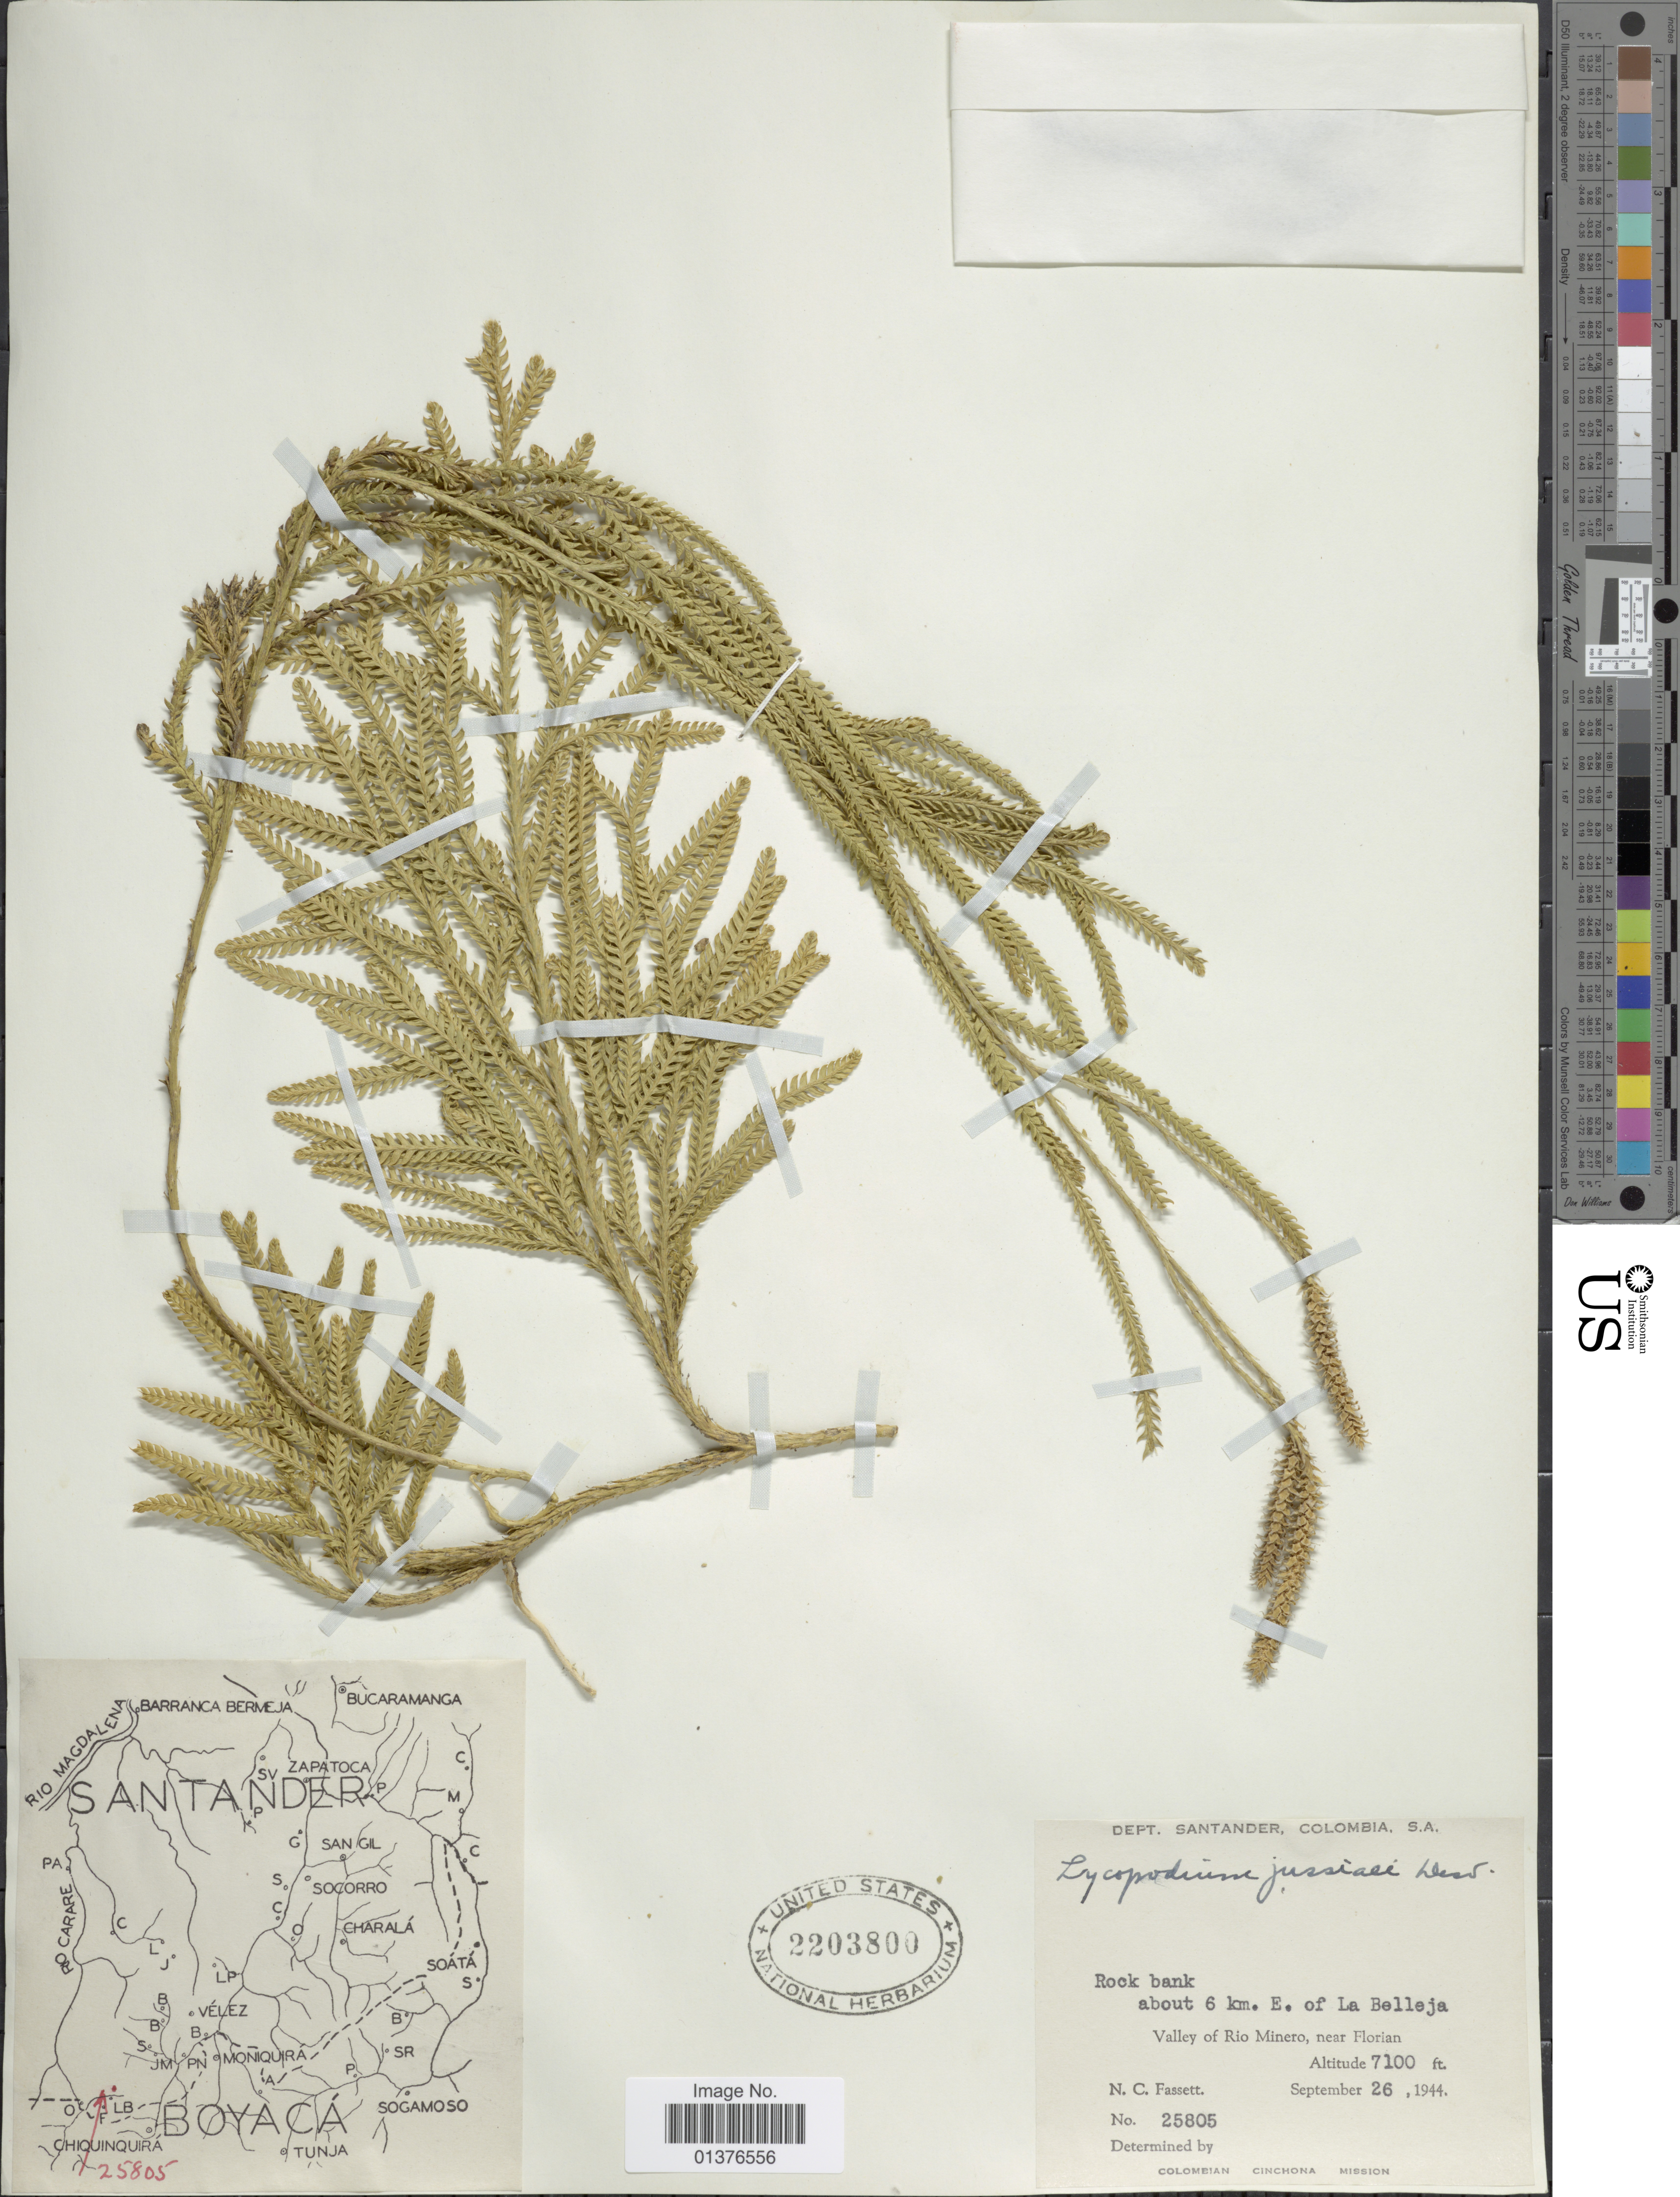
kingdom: Plantae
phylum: Tracheophyta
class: Lycopodiopsida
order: Lycopodiales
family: Lycopodiaceae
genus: Diphasium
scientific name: Diphasium jussiaei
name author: (Desv.) C. Presl ex Rothm.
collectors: N. C. Fassett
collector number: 25805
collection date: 1944-09-26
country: Colombia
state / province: Santander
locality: Rock bank about 6km E of La Belleja, Valley of Rio Minero, near Florian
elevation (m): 2164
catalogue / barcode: US 2203800